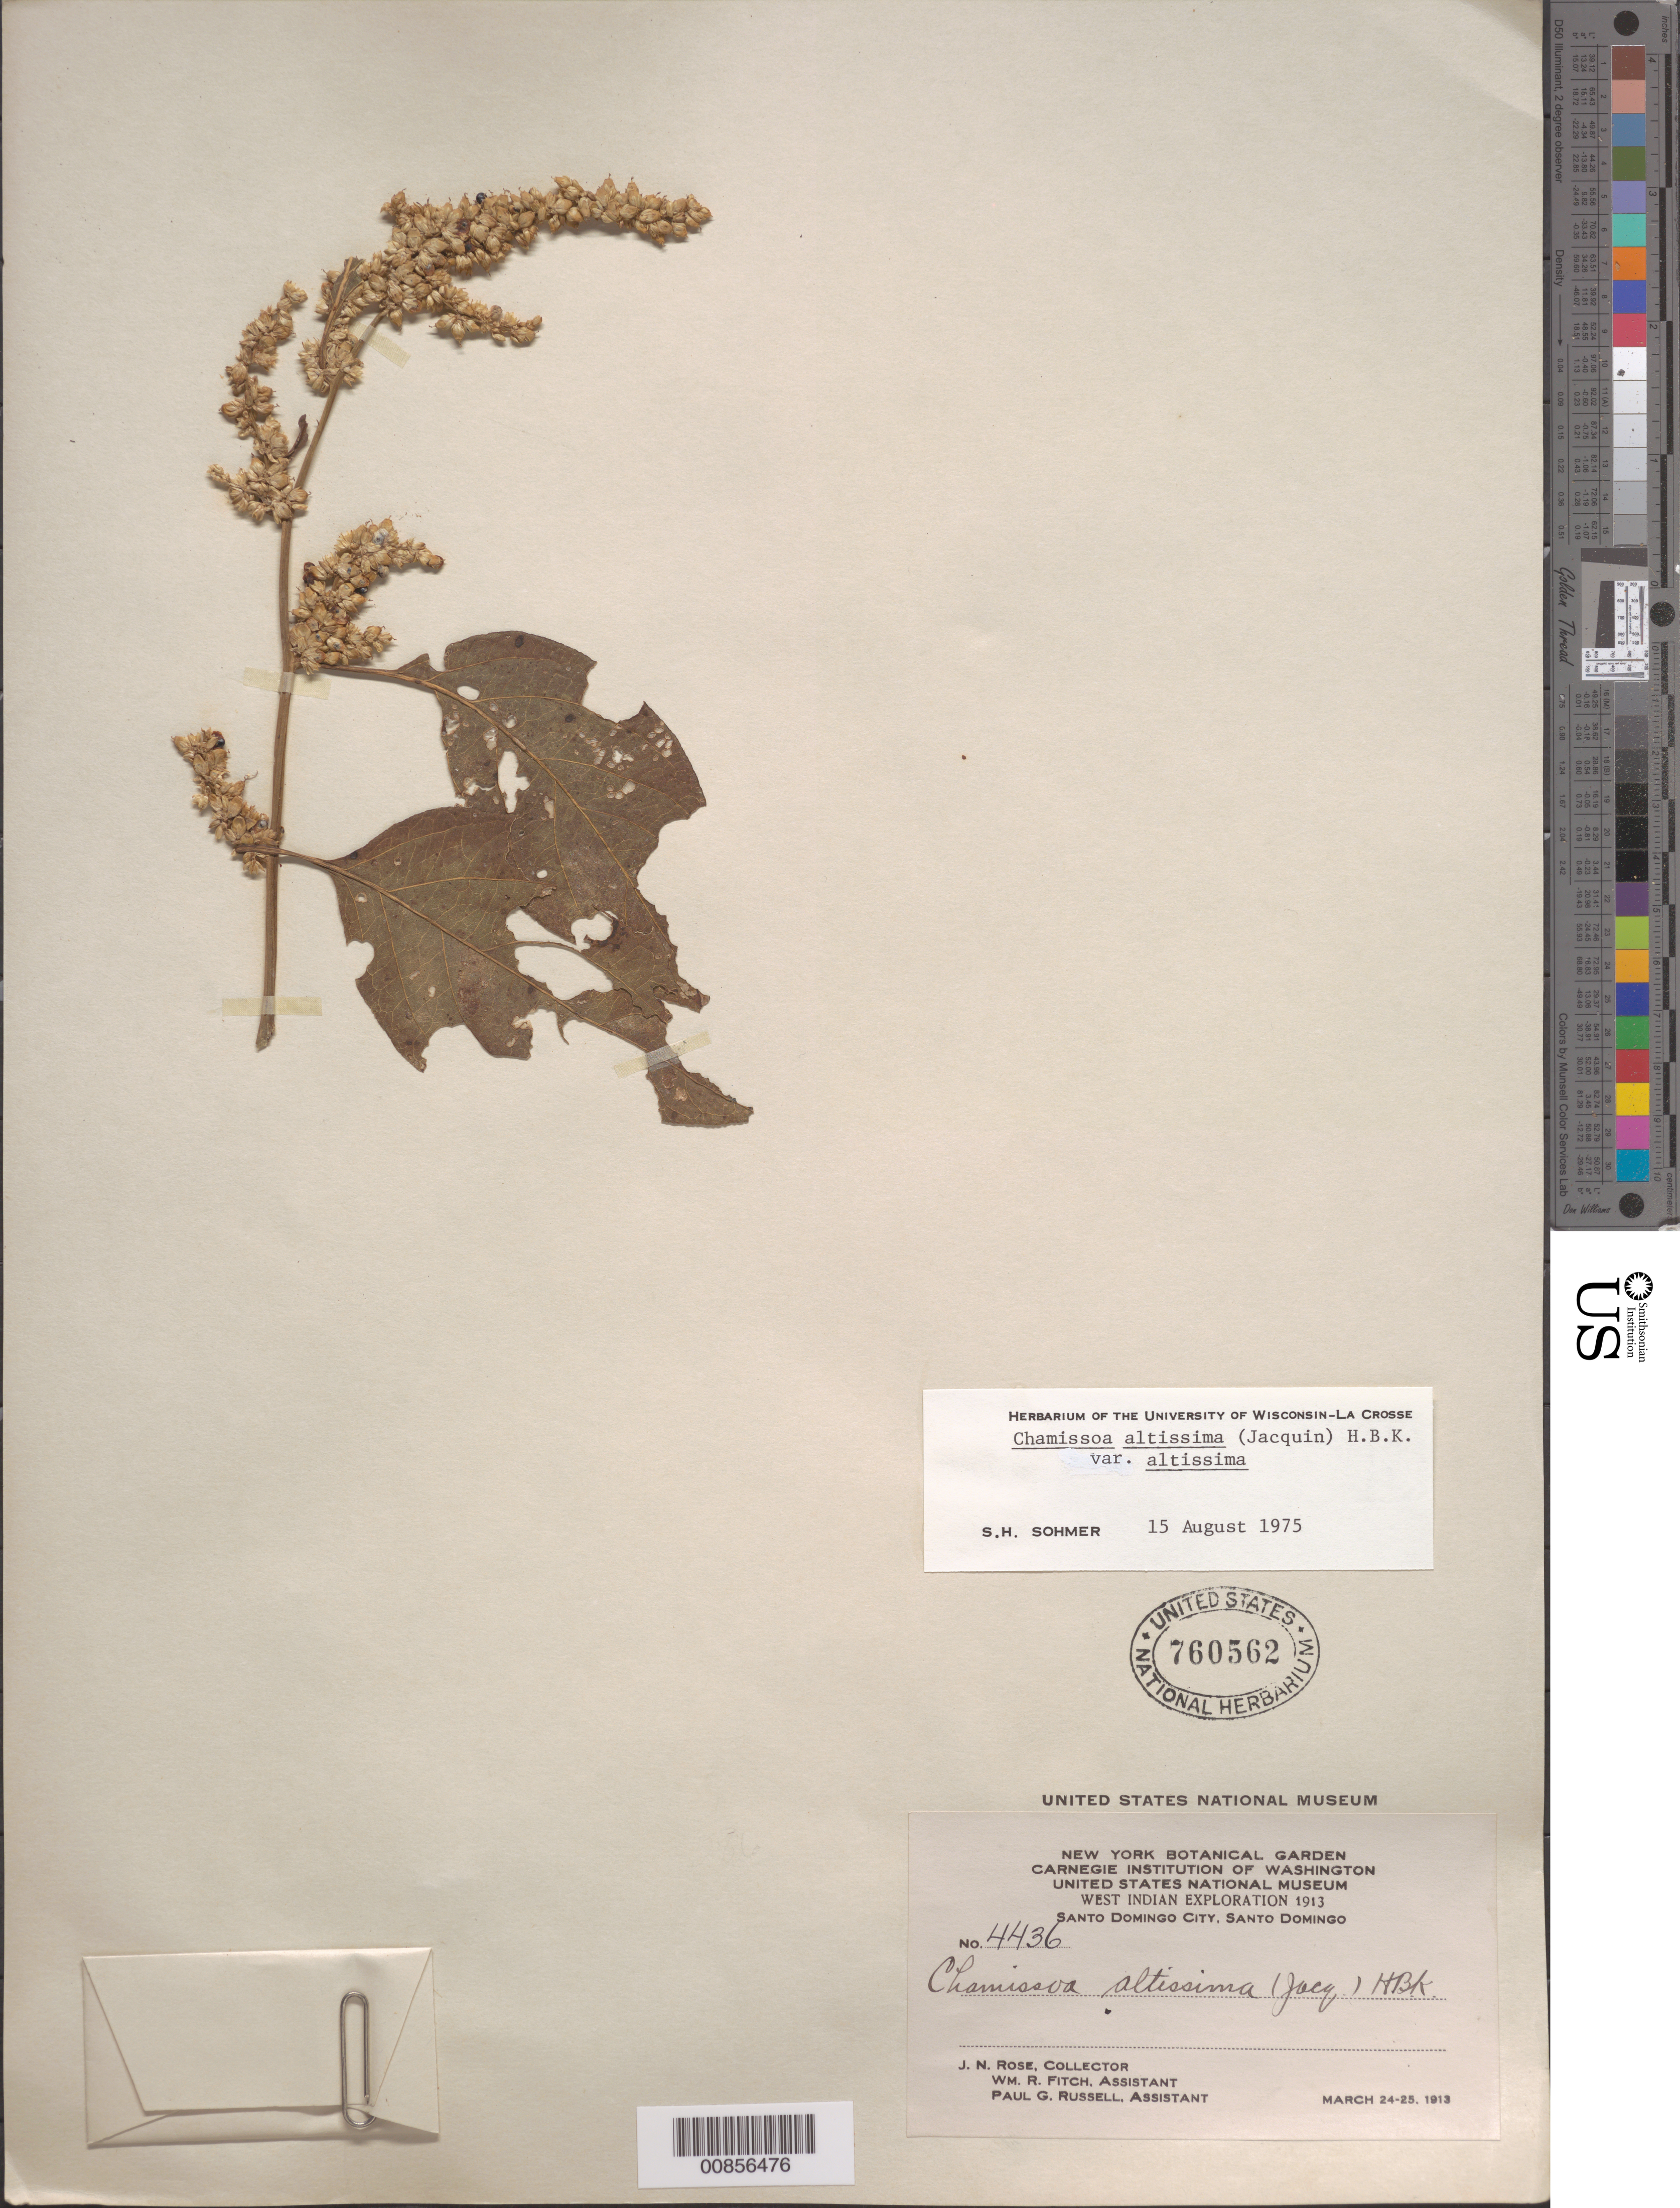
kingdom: Plantae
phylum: Tracheophyta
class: Magnoliopsida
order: Caryophyllales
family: Amaranthaceae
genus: Chamissoa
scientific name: Chamissoa altissima var. altissima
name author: (Jacq.) Kunth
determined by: Sohmer, S. H.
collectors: J. N. Rose, W. R. Fitch & P. G. Russell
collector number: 4436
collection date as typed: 24 Mar 1913 to 25 Mar 1913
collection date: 1913-03-24/1913-03-25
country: Dominican Republic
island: Hispaniola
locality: Santo Domingo City, Santo Domingo.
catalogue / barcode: US 760562